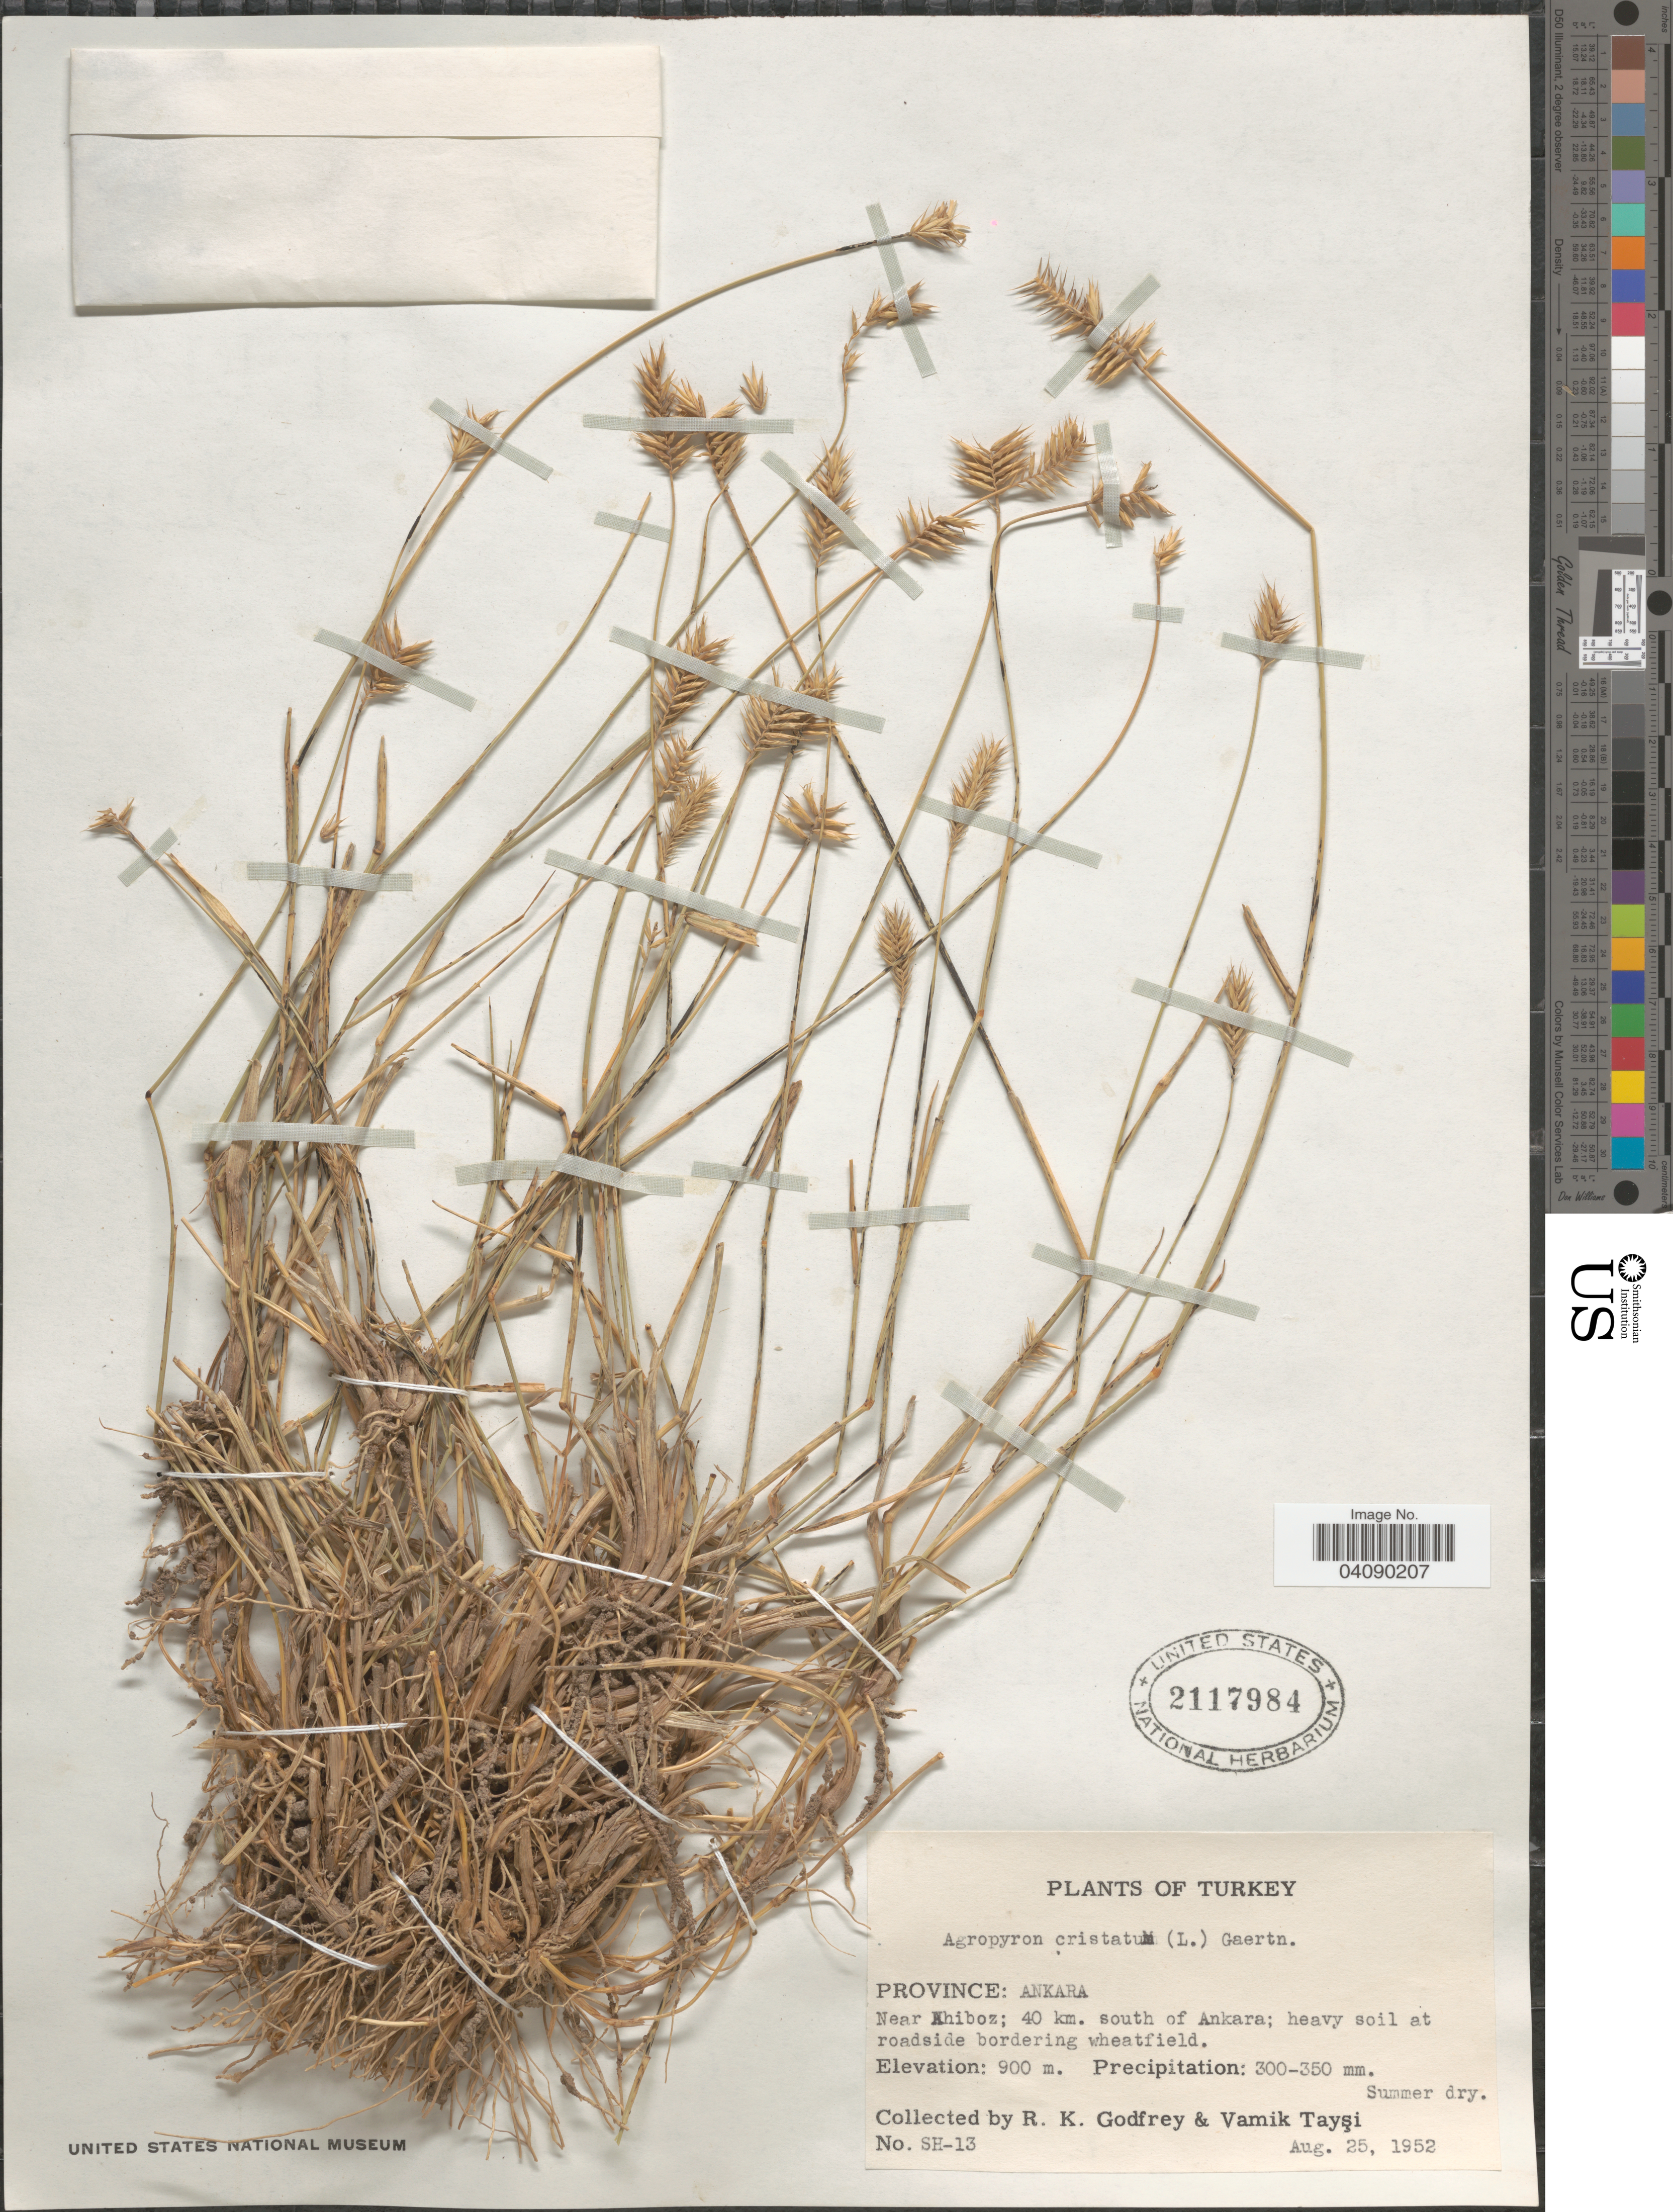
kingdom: Plantae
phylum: Tracheophyta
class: Liliopsida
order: Poales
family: Poaceae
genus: Agropyron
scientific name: Agropyron cristatum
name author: (L.) Gaertn.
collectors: R. K. Godfrey & V. Taysi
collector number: SH-13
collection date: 1952-08-25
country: Turkey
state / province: Ankara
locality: Near Khiboz; 40 km. south of Ankara; heavy soil at roadside bordering wheatfield.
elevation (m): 900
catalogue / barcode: US 2117984